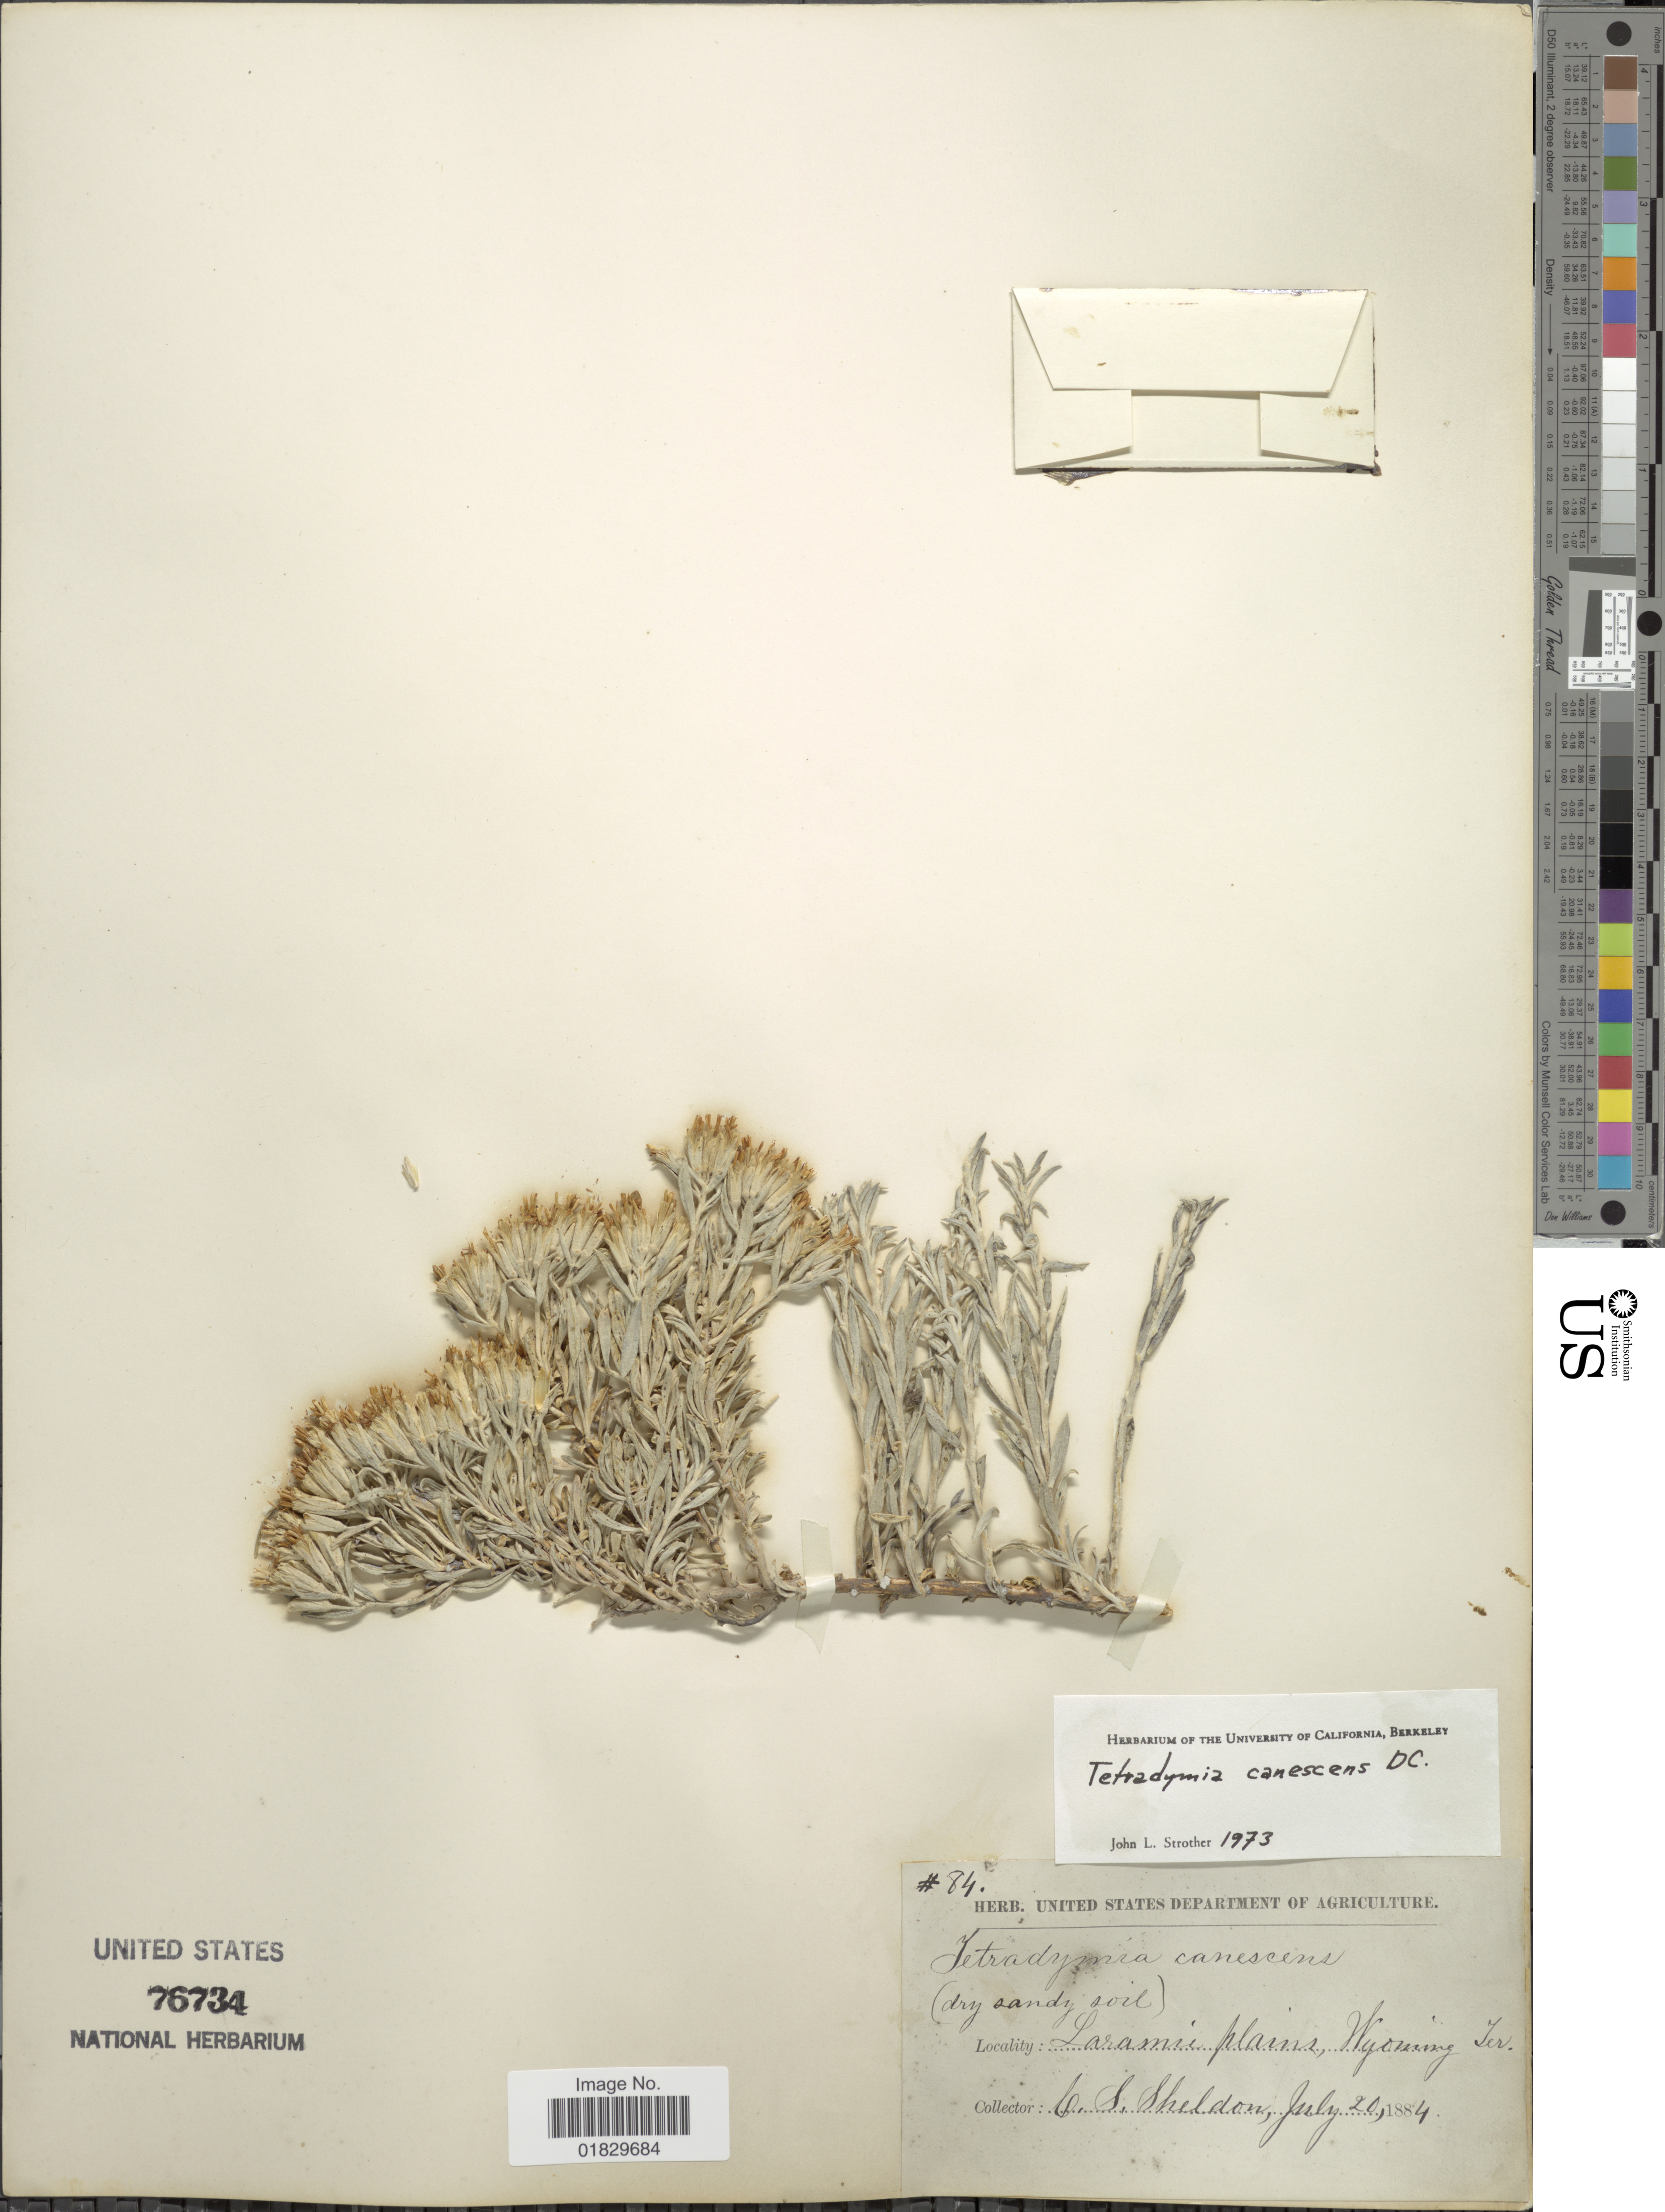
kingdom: Plantae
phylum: Tracheophyta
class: Magnoliopsida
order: Asterales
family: Asteraceae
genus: Tetradymia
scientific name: Tetradymia canescens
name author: DC.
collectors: C. S. Sheldon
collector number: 84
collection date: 1884-07-20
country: United States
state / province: Wyoming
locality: Laramie plains, Wyoming Ter.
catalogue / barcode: US 76734